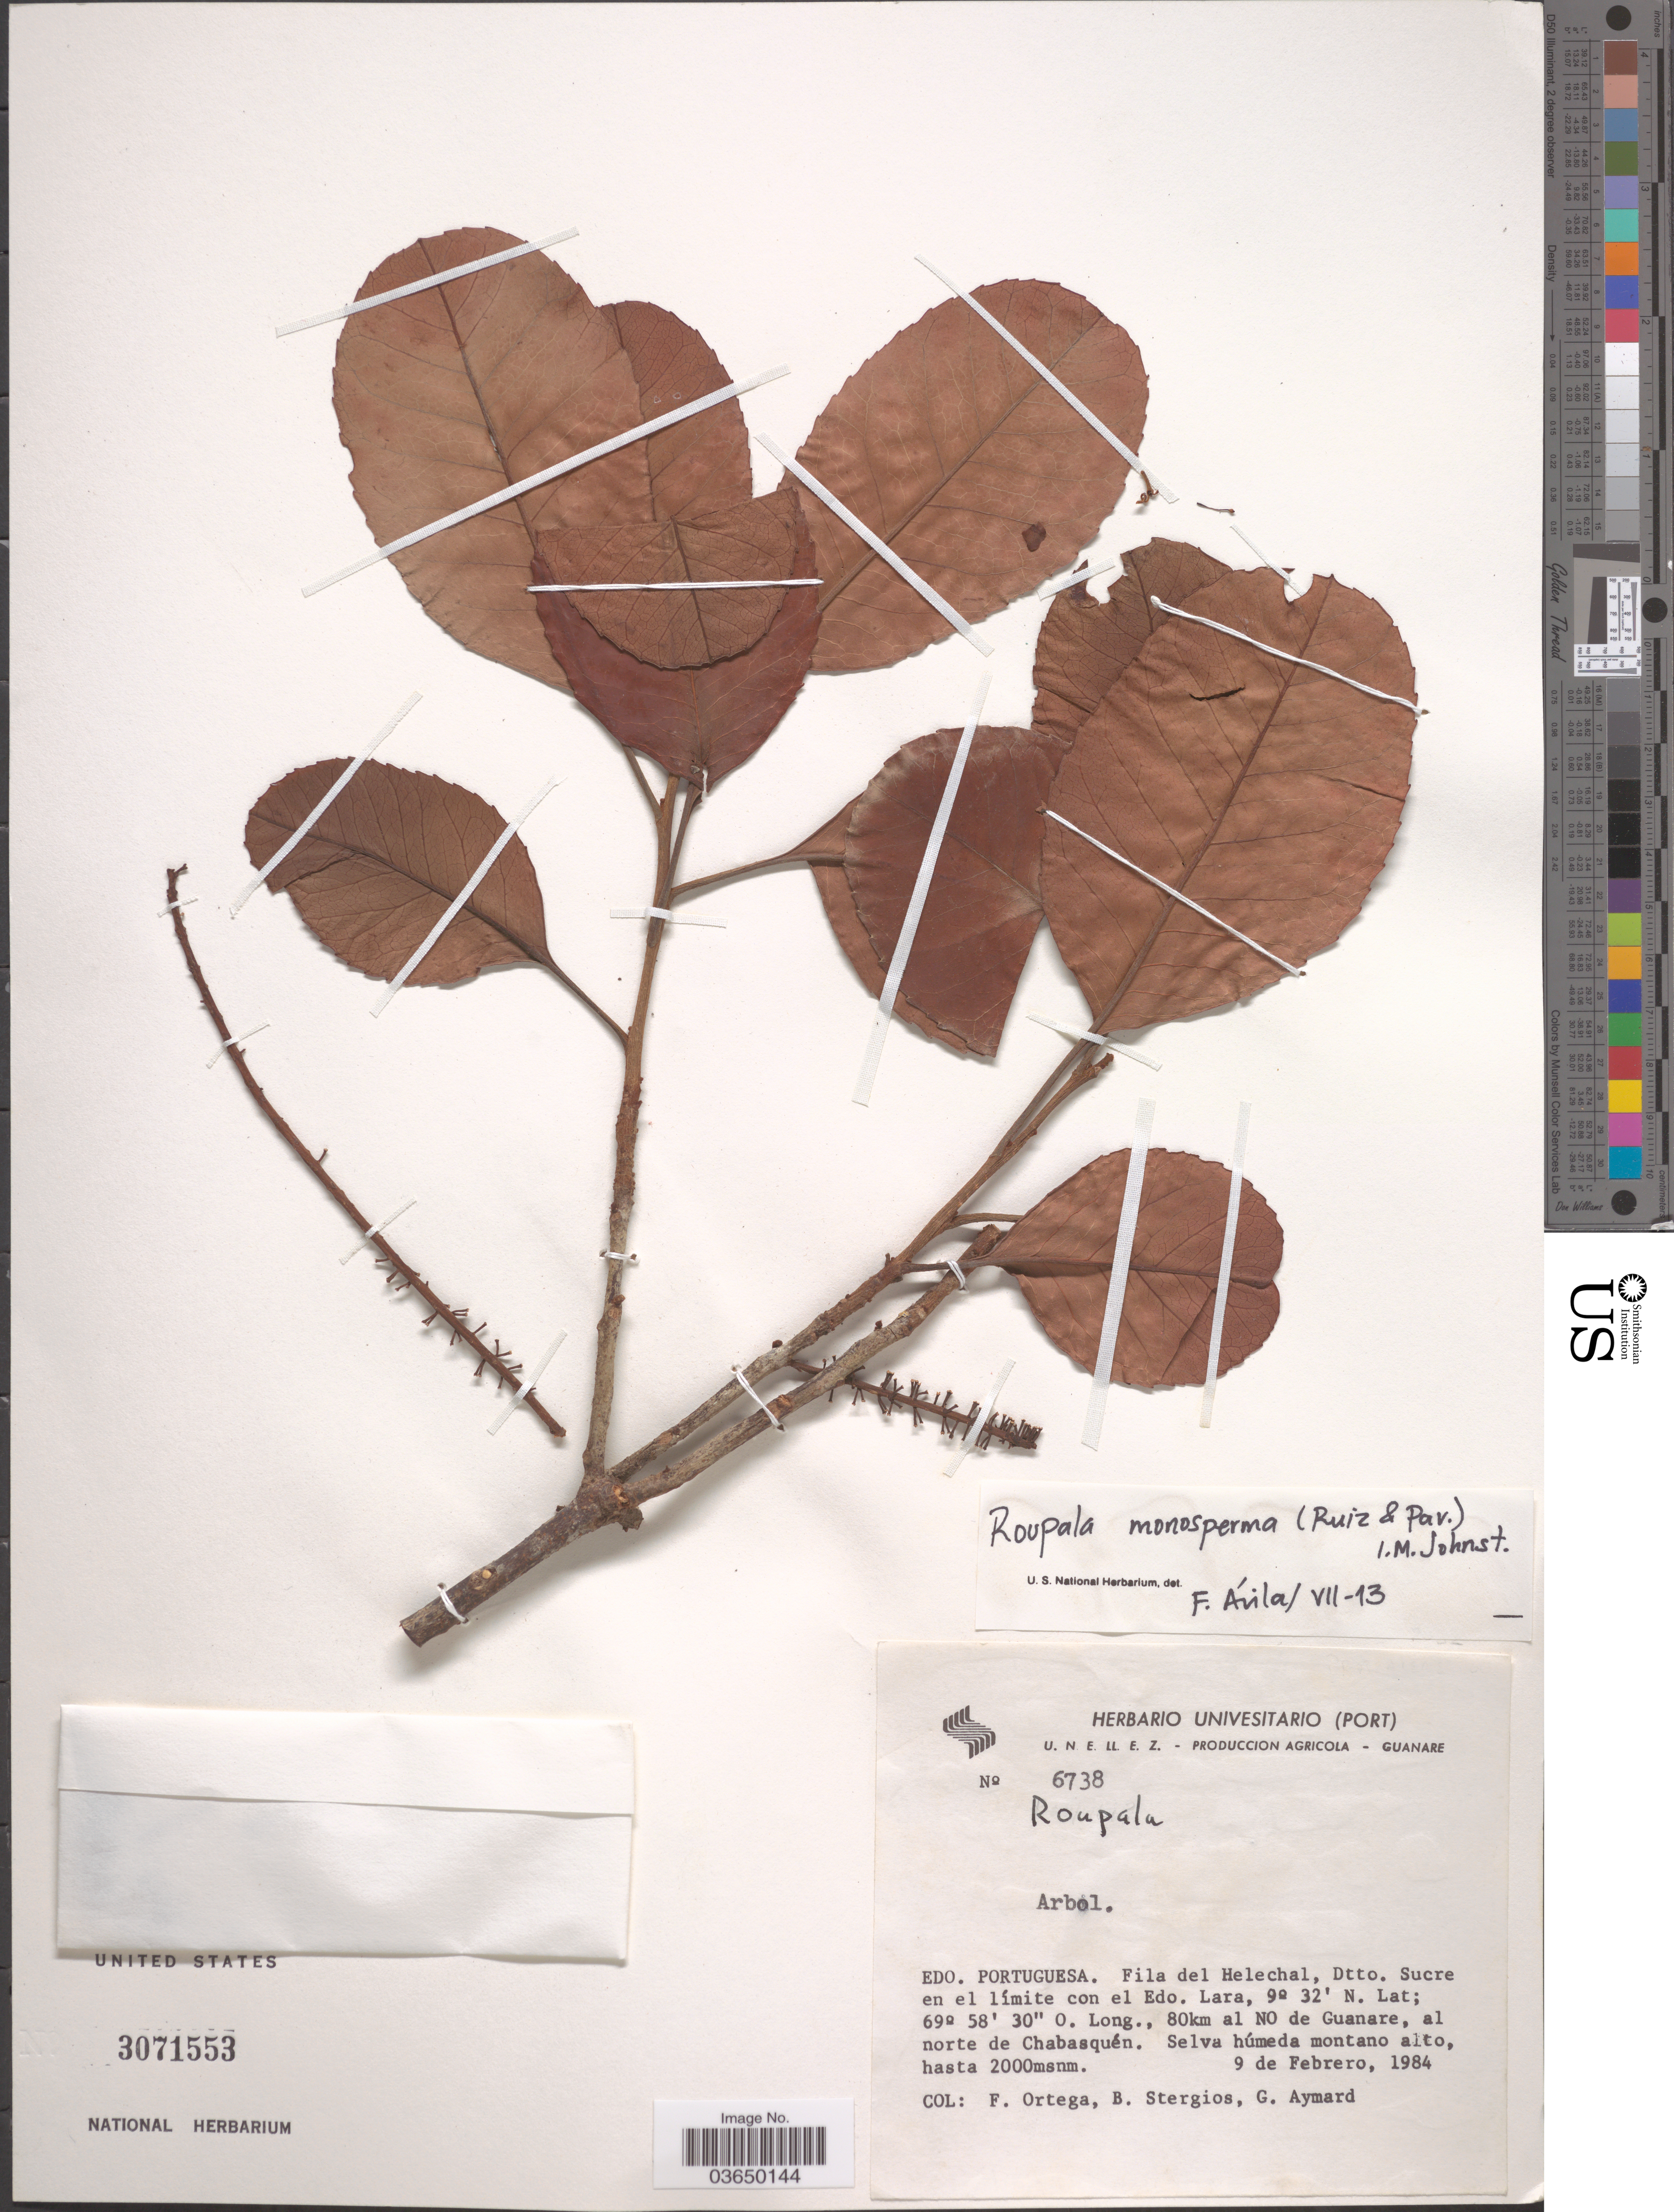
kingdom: Plantae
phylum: Tracheophyta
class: Magnoliopsida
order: Proteales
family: Proteaceae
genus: Roupala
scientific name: Roupala monosperma var. monosperma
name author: (Ruiz & Pav.) I.M. Johnst.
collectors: F. J. Ortega, B. G. Stergios & G. A. Aymard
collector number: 6738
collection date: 1984-02-09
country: Venezuela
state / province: Portuguesa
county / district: Sucre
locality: Fila del Helechal, en el límite con el Edo. Lara, 80 km NO de Guanare, al N de Chabasquén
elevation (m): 2000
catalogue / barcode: US 3071553